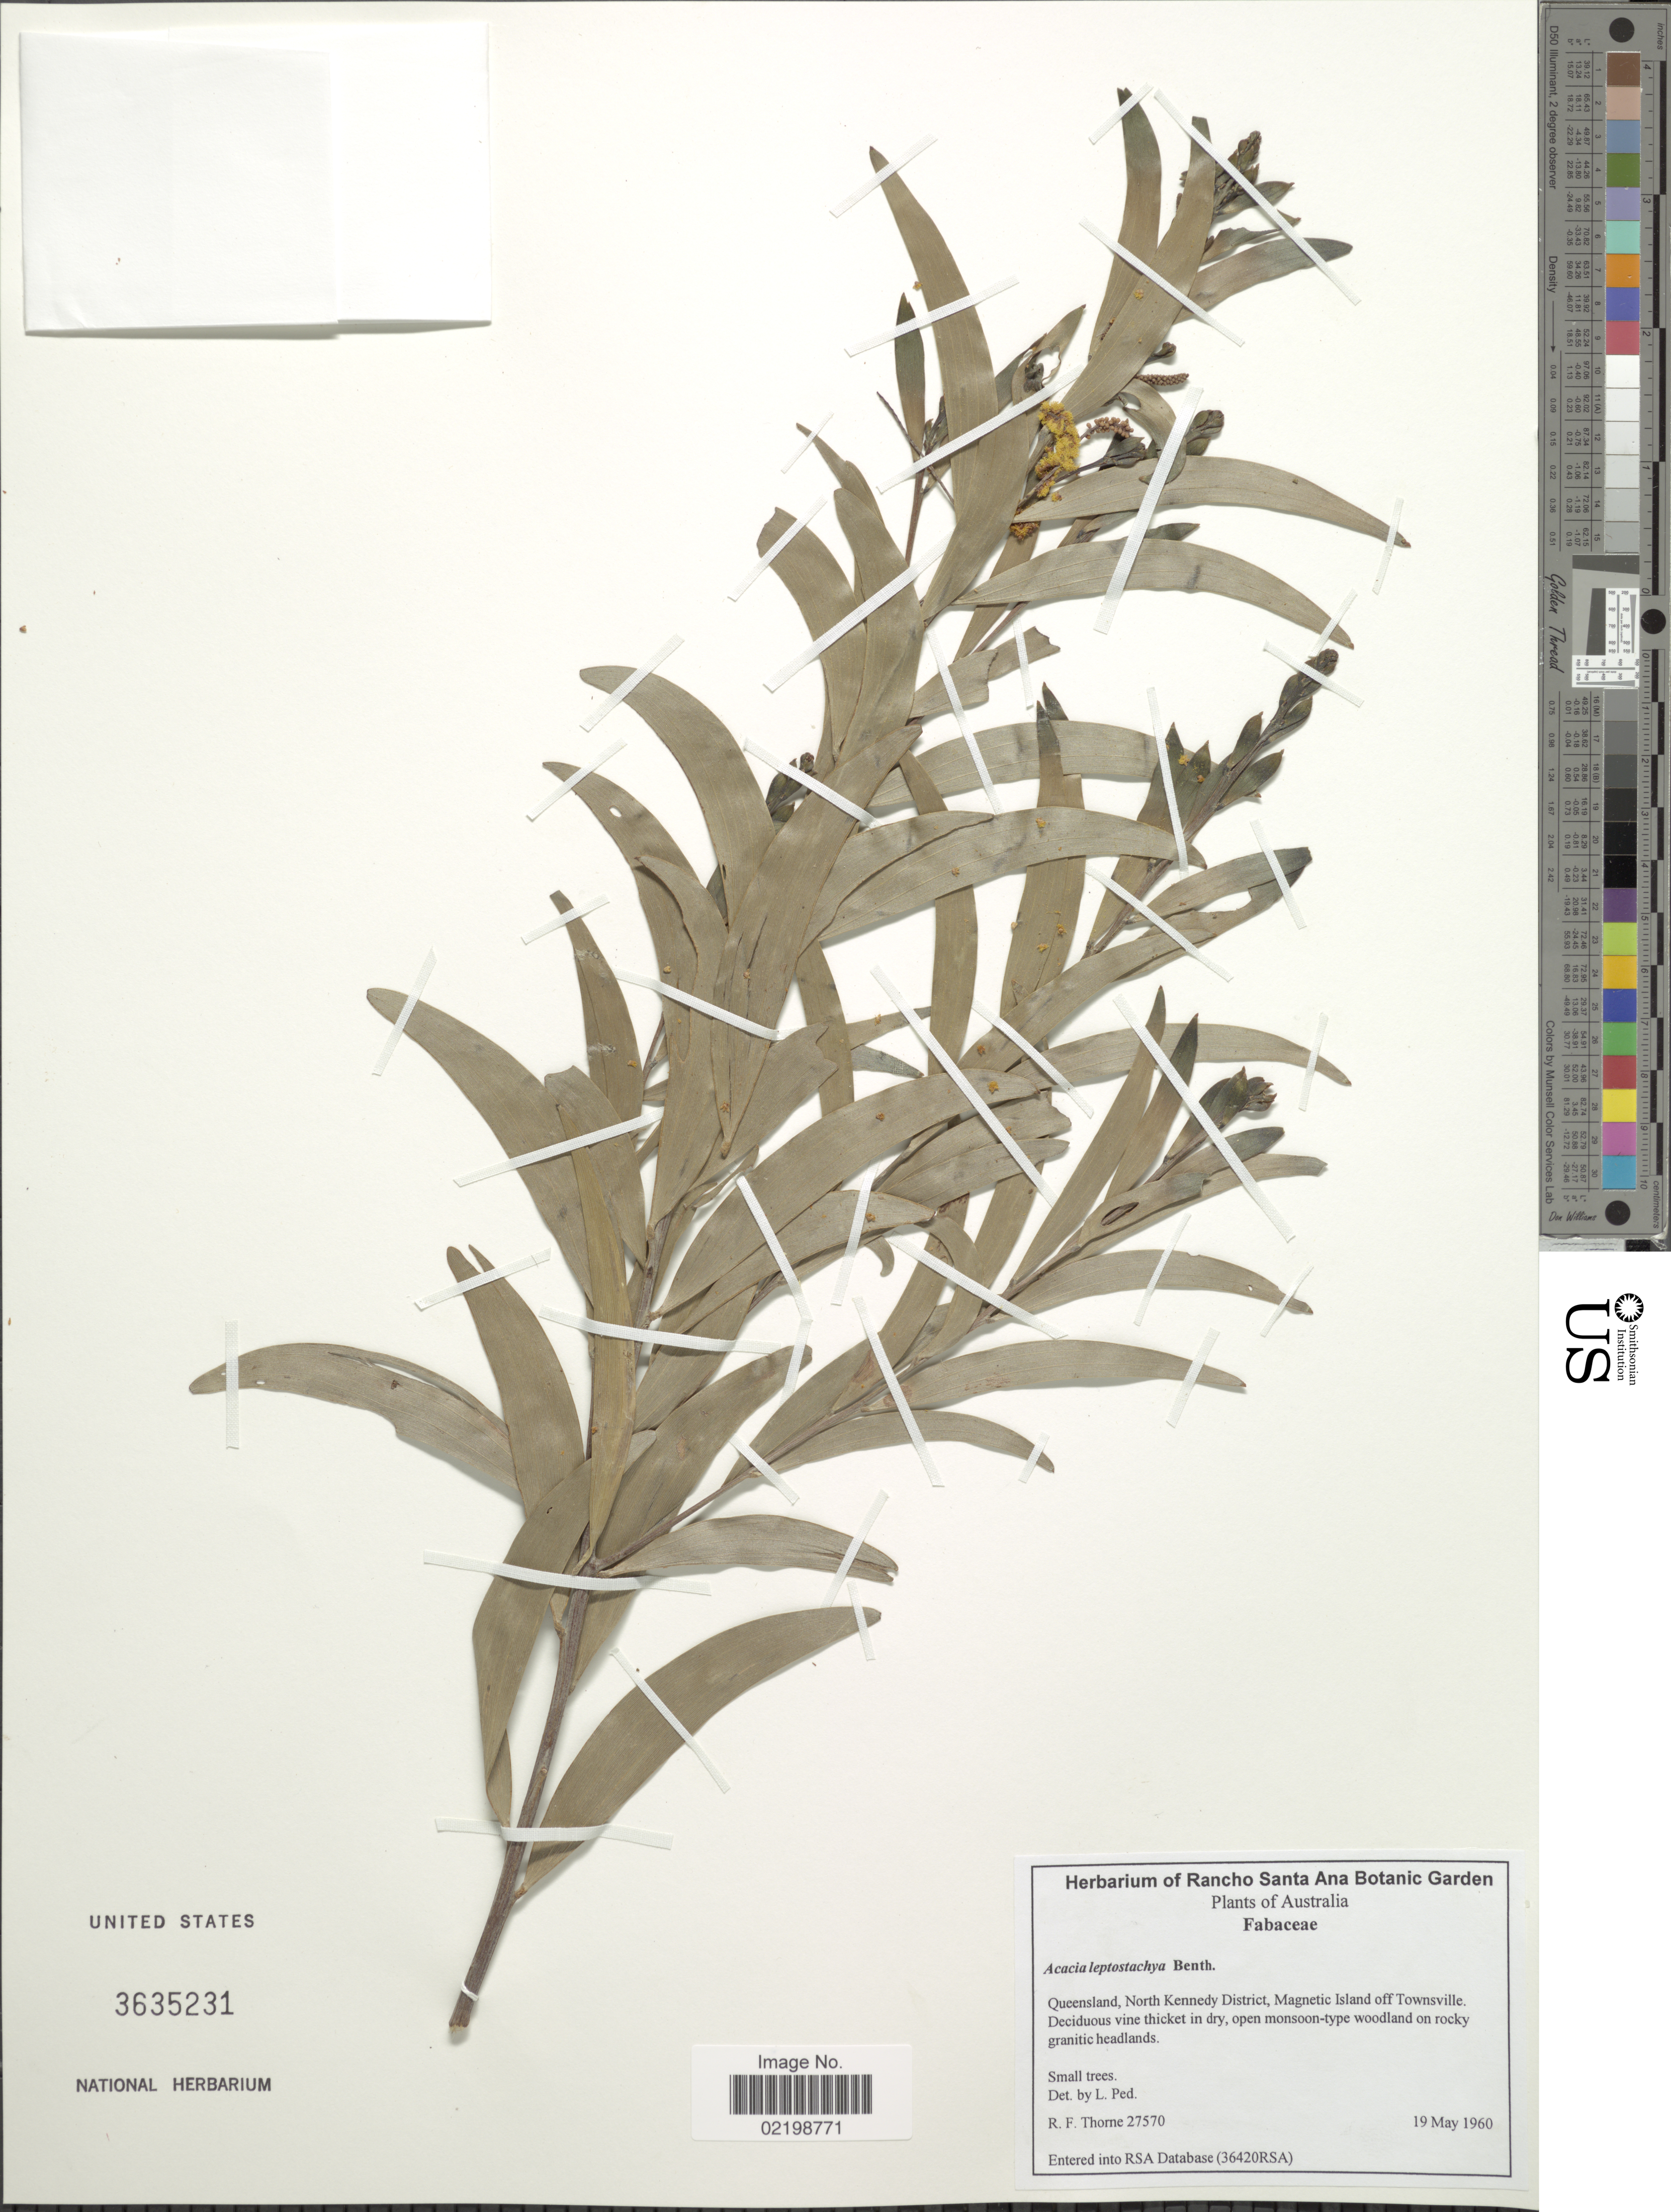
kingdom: Plantae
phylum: Tracheophyta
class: Magnoliopsida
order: Fabales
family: Fabaceae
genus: Acacia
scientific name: Acacia leptostachya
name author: Benth.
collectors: R. F. Thorne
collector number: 27570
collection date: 1960-05-19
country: Australia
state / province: Queensland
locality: North Kennedy District, Magnetic Island off Townsville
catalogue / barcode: US 3635231